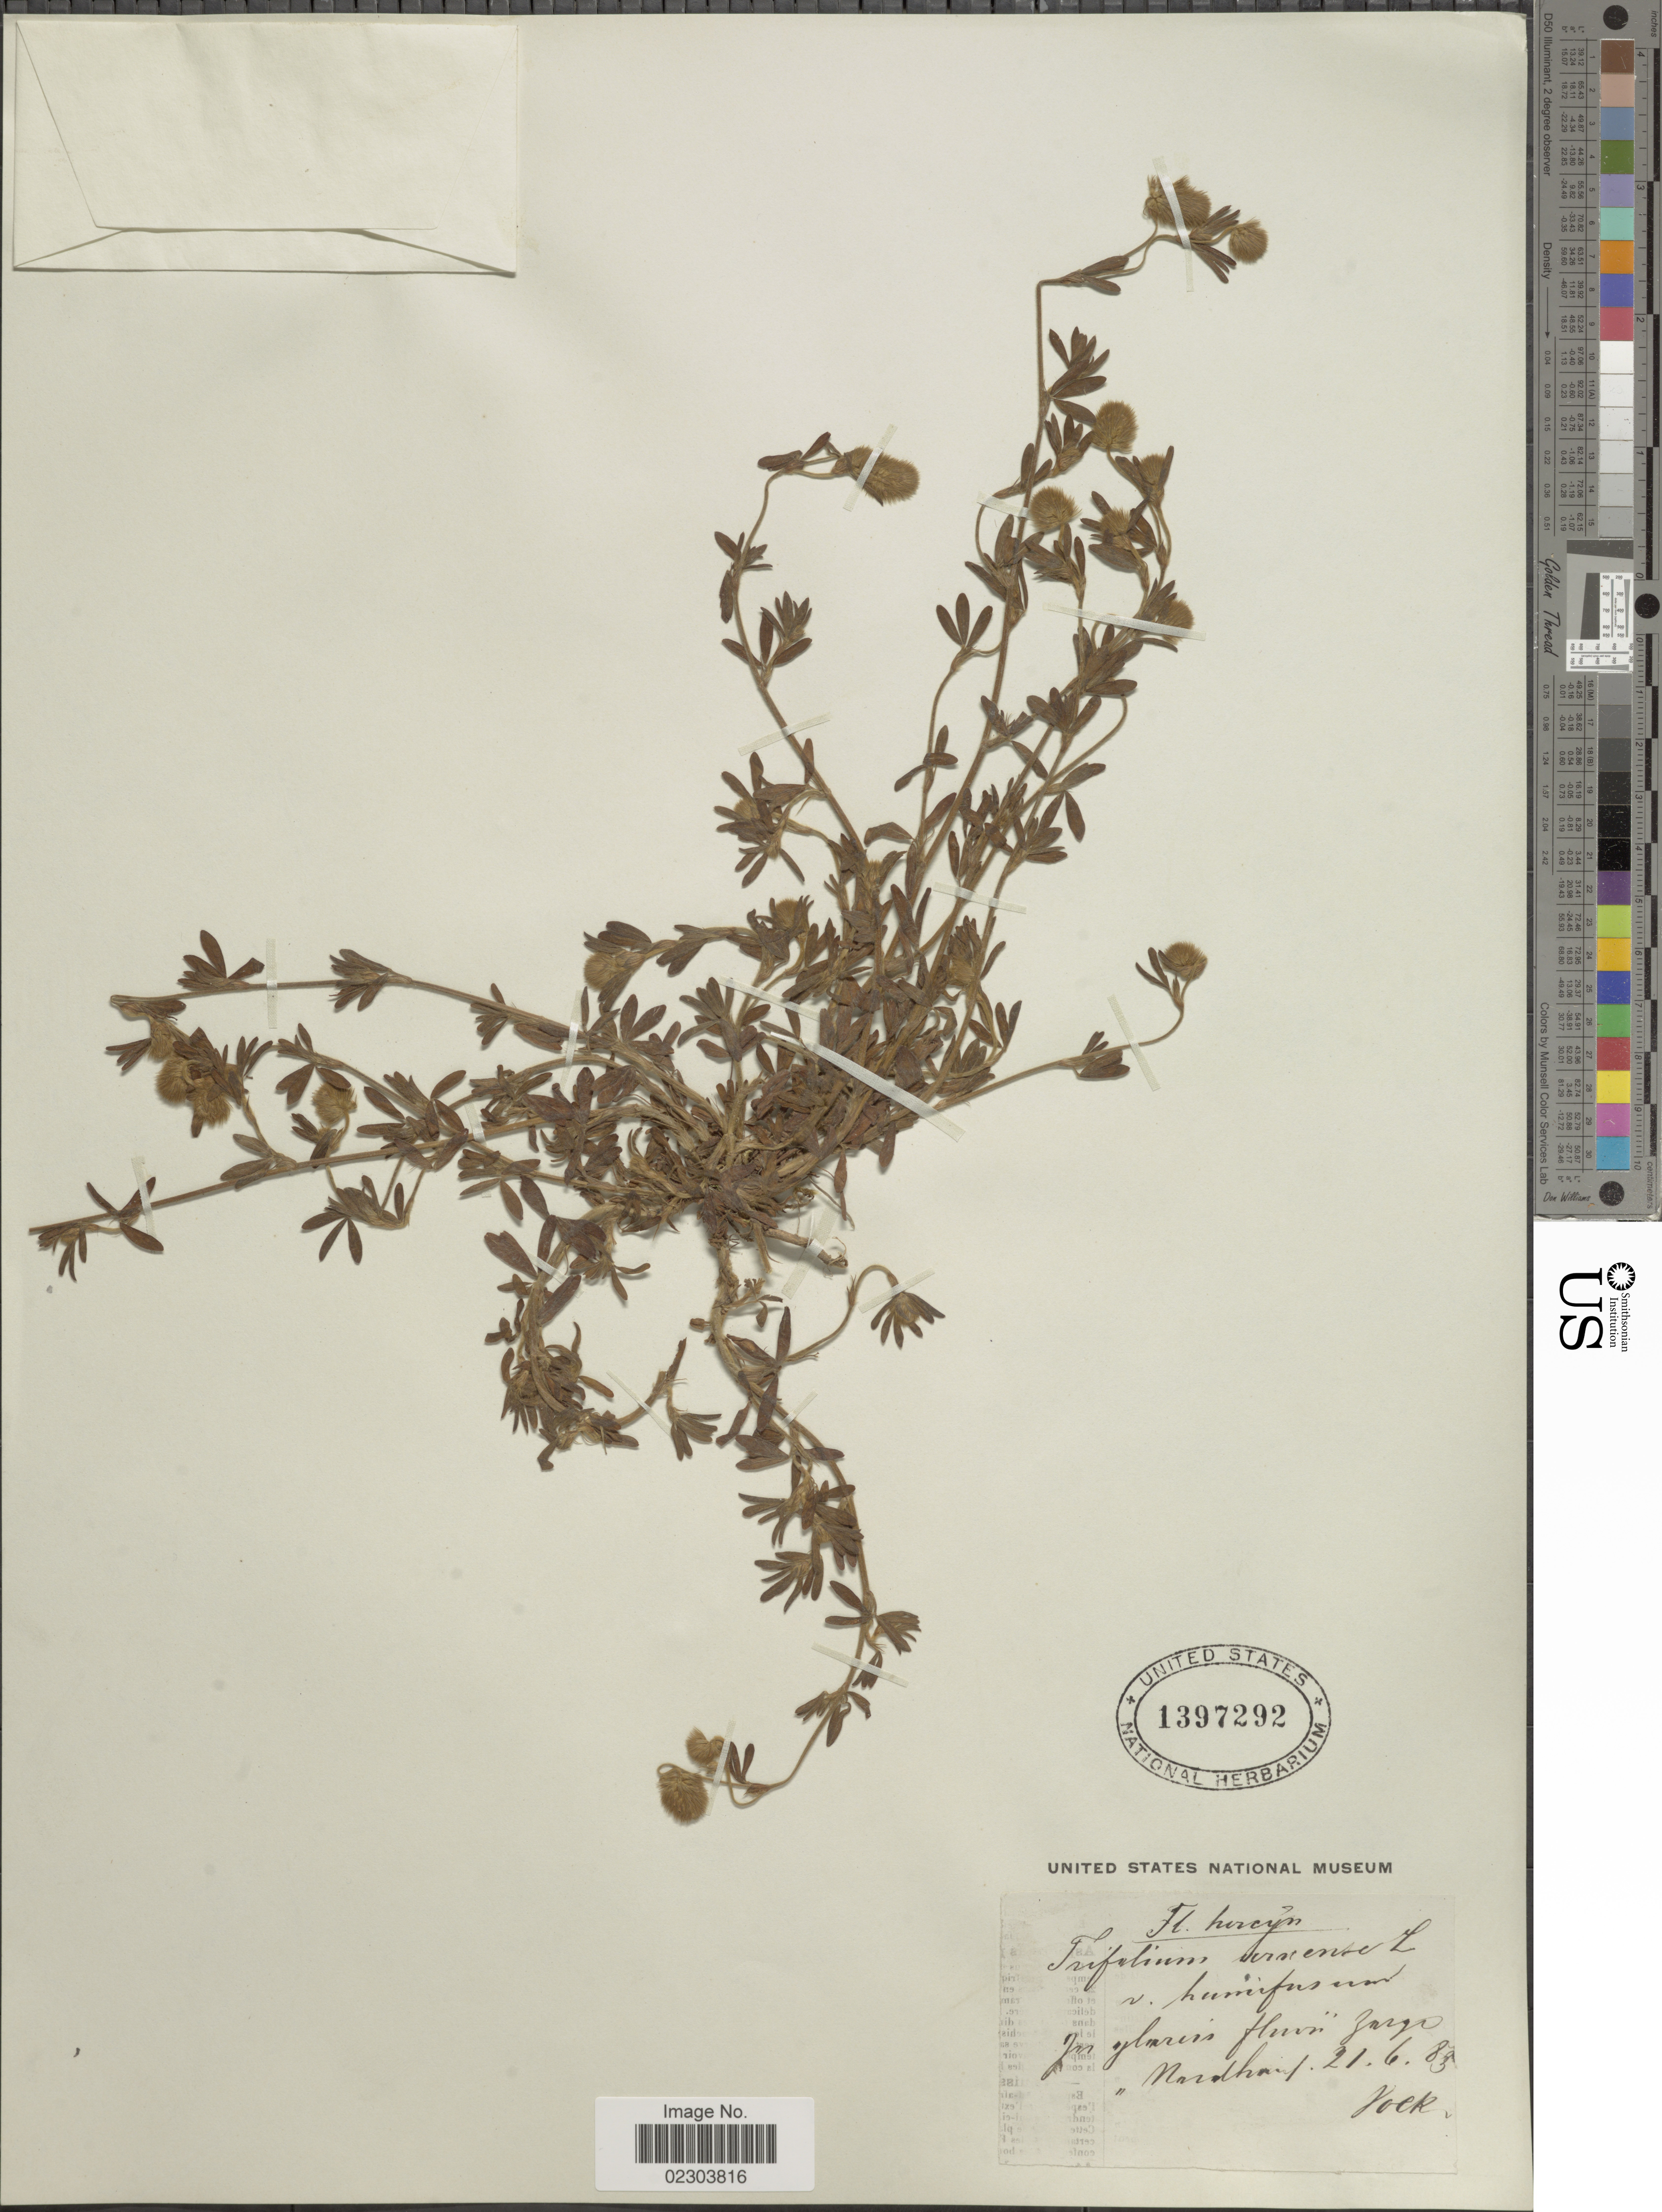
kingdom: Plantae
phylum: Tracheophyta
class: Magnoliopsida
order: Fabales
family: Fabaceae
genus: Trifolium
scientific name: Trifolium arvense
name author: L.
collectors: Vock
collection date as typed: Transcribed d/m/y: 21/6/83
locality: Hercyn, in glaruis fluvon Zarga Nardhauf [interpreted]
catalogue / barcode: US 1397292